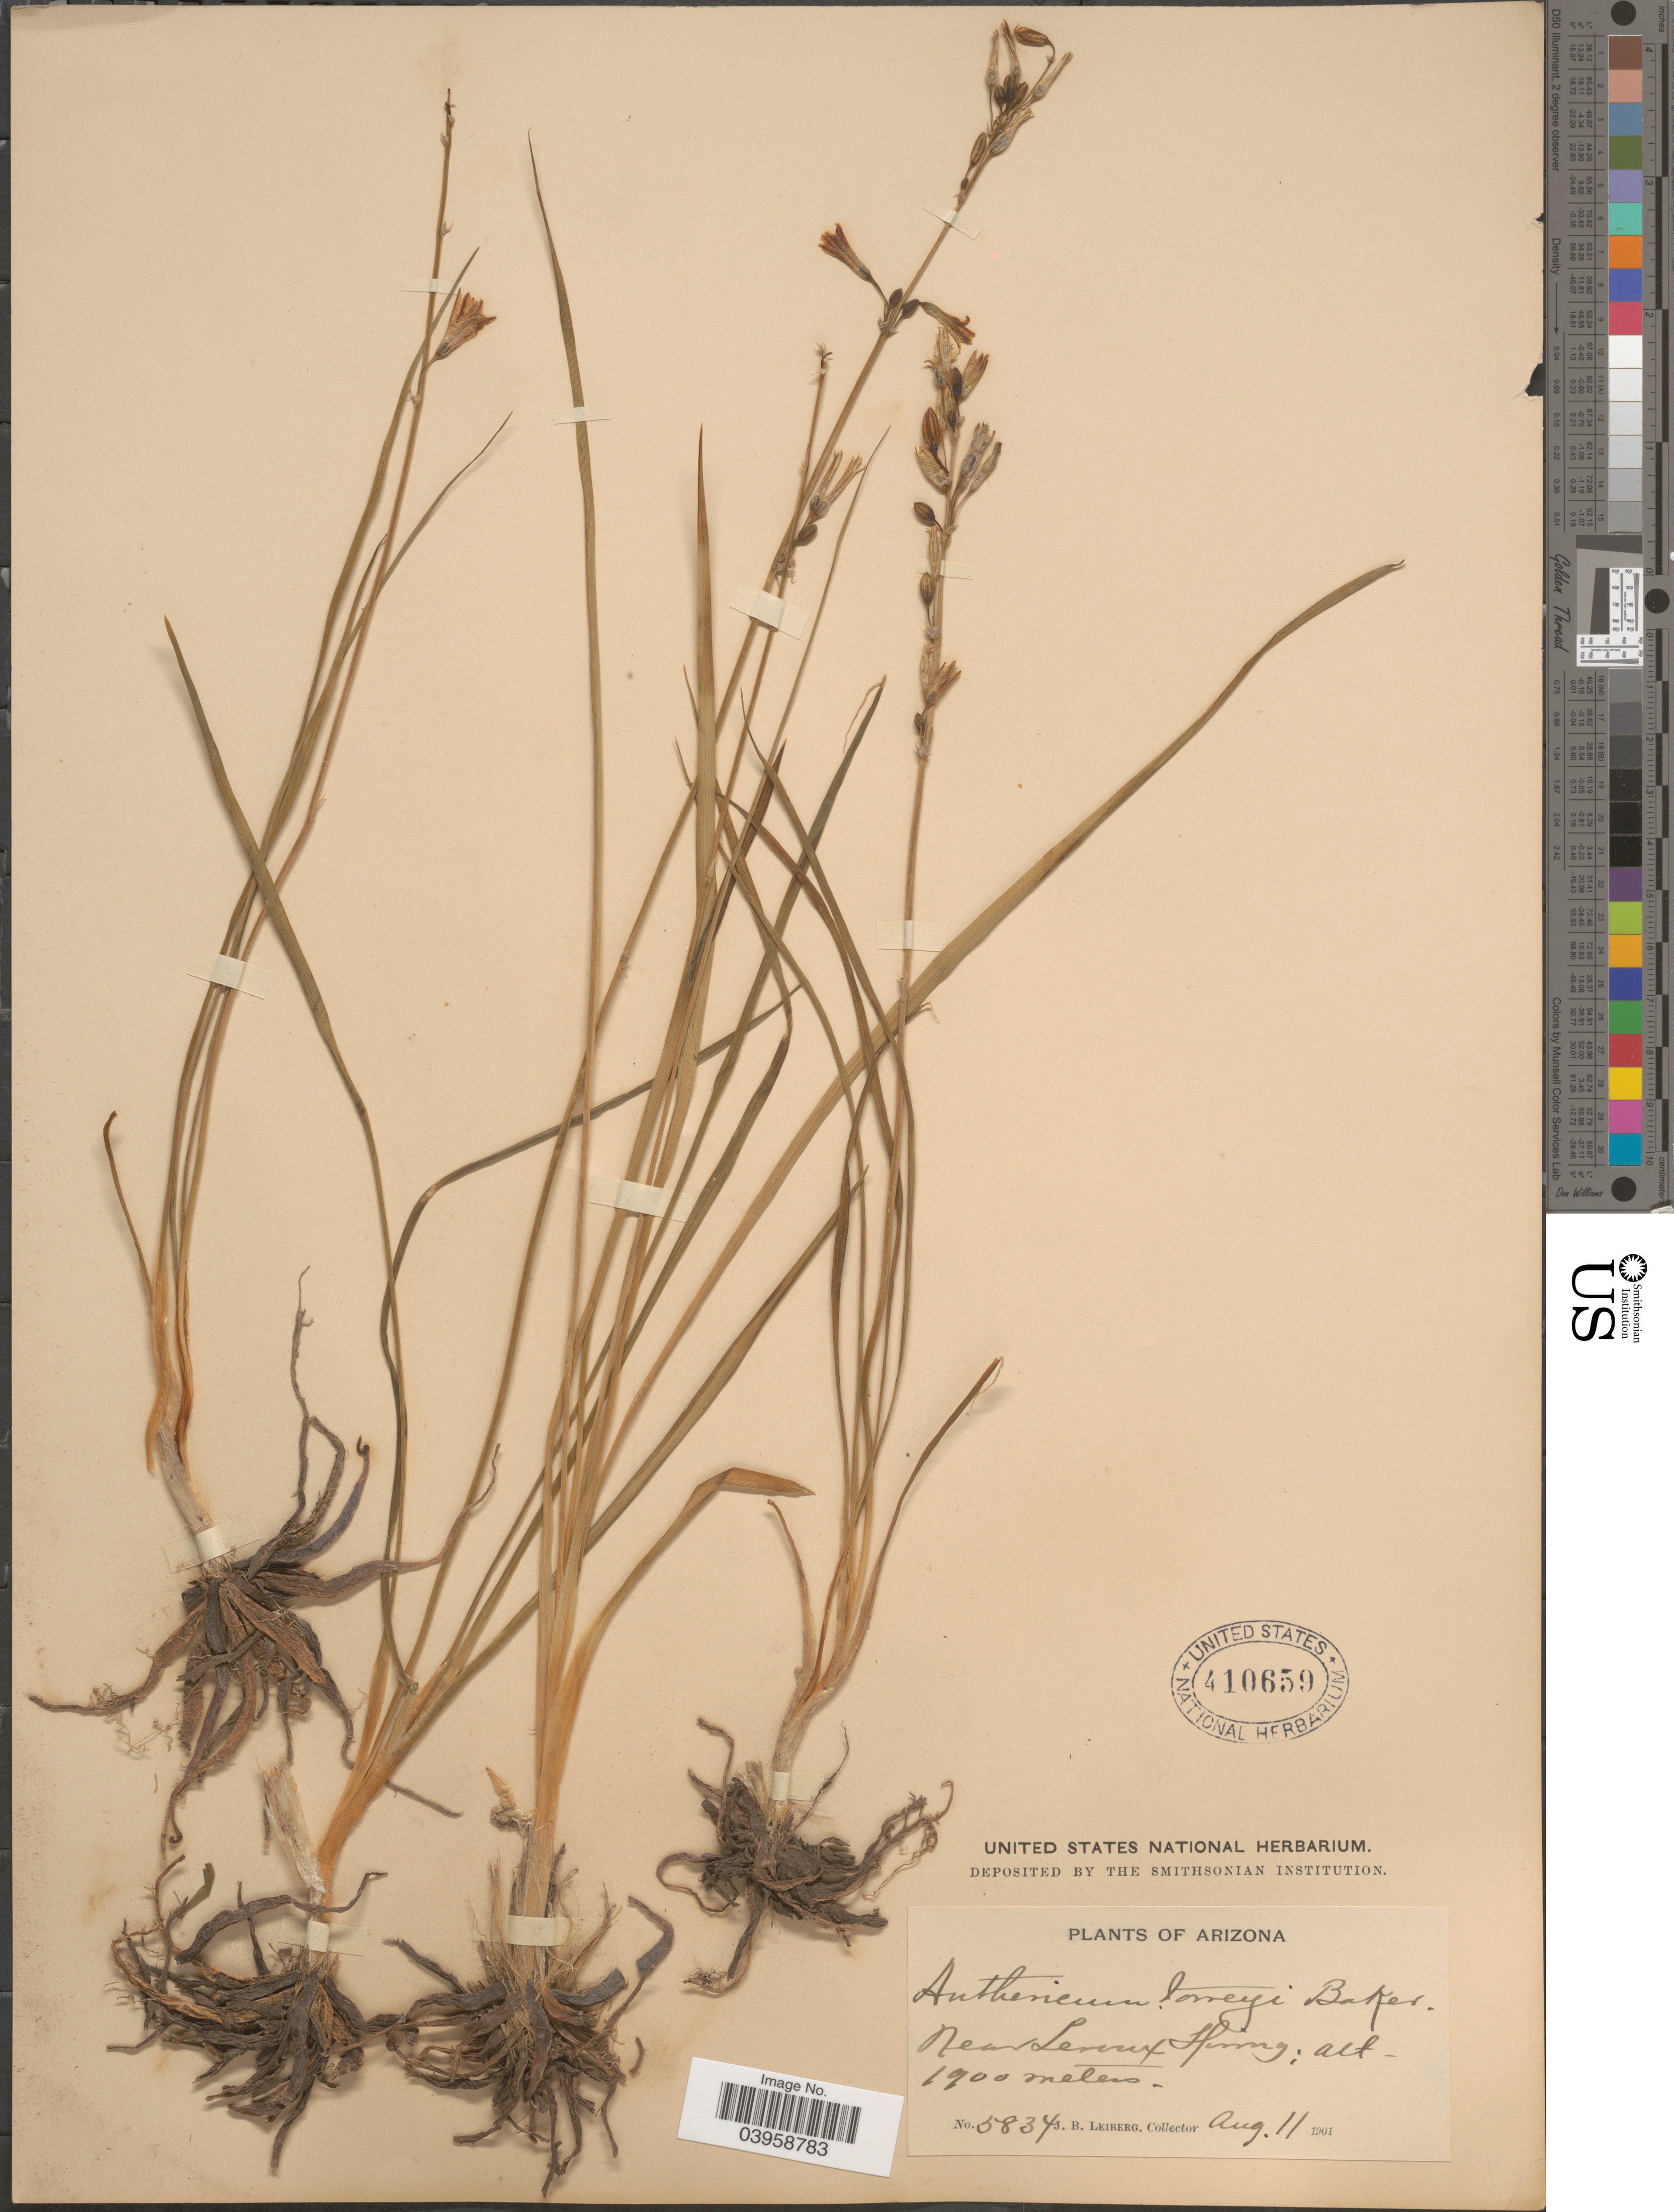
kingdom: Plantae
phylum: Tracheophyta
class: Liliopsida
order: Asparagales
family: Asparagaceae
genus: Anthericum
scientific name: Anthericum torreyi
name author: Baker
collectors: J. B. Leiberg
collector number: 5834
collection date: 1901-08-11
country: United States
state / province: Arizona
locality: Near Leroux Spring.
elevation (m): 1900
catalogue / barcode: US 410659